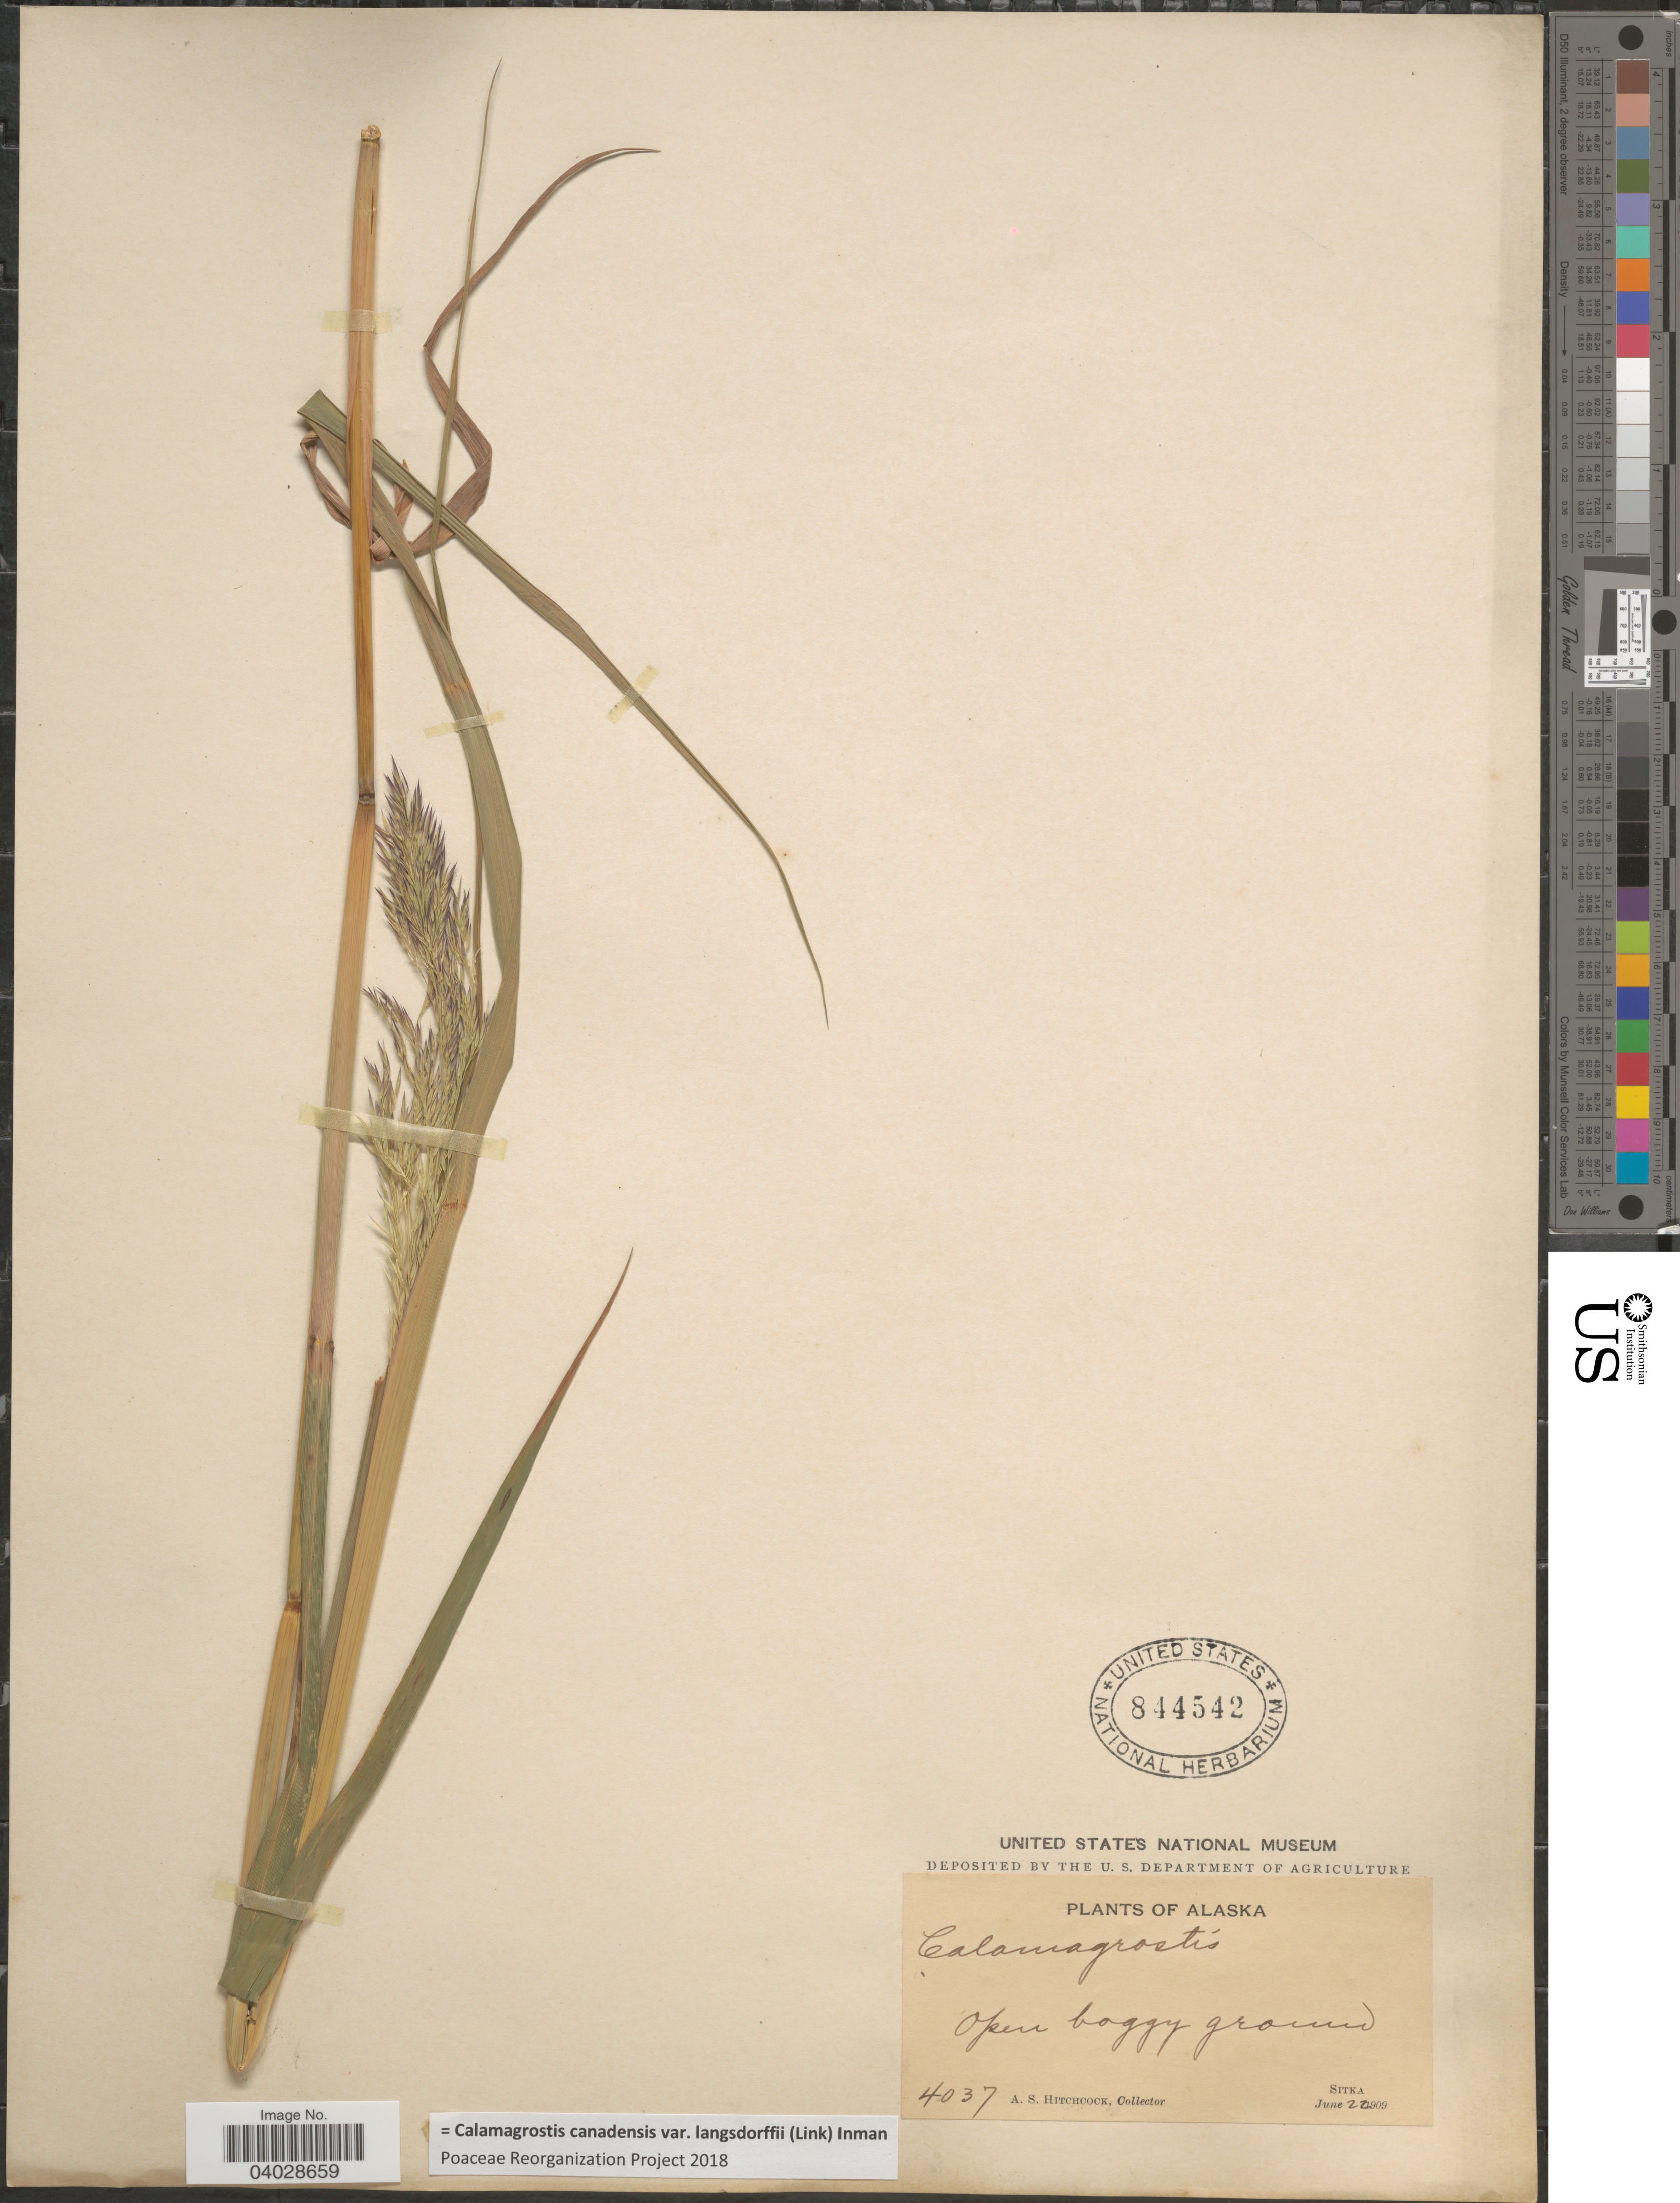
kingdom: Plantae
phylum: Tracheophyta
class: Liliopsida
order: Poales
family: Poaceae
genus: Calamagrostis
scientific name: Calamagrostis canadensis var. langsdorffii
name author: (Link) Inman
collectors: A. S. Hitchcock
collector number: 4037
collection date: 1909-06-22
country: United States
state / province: Alaska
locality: Open boggy ground. Sitka.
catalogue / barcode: US 844542